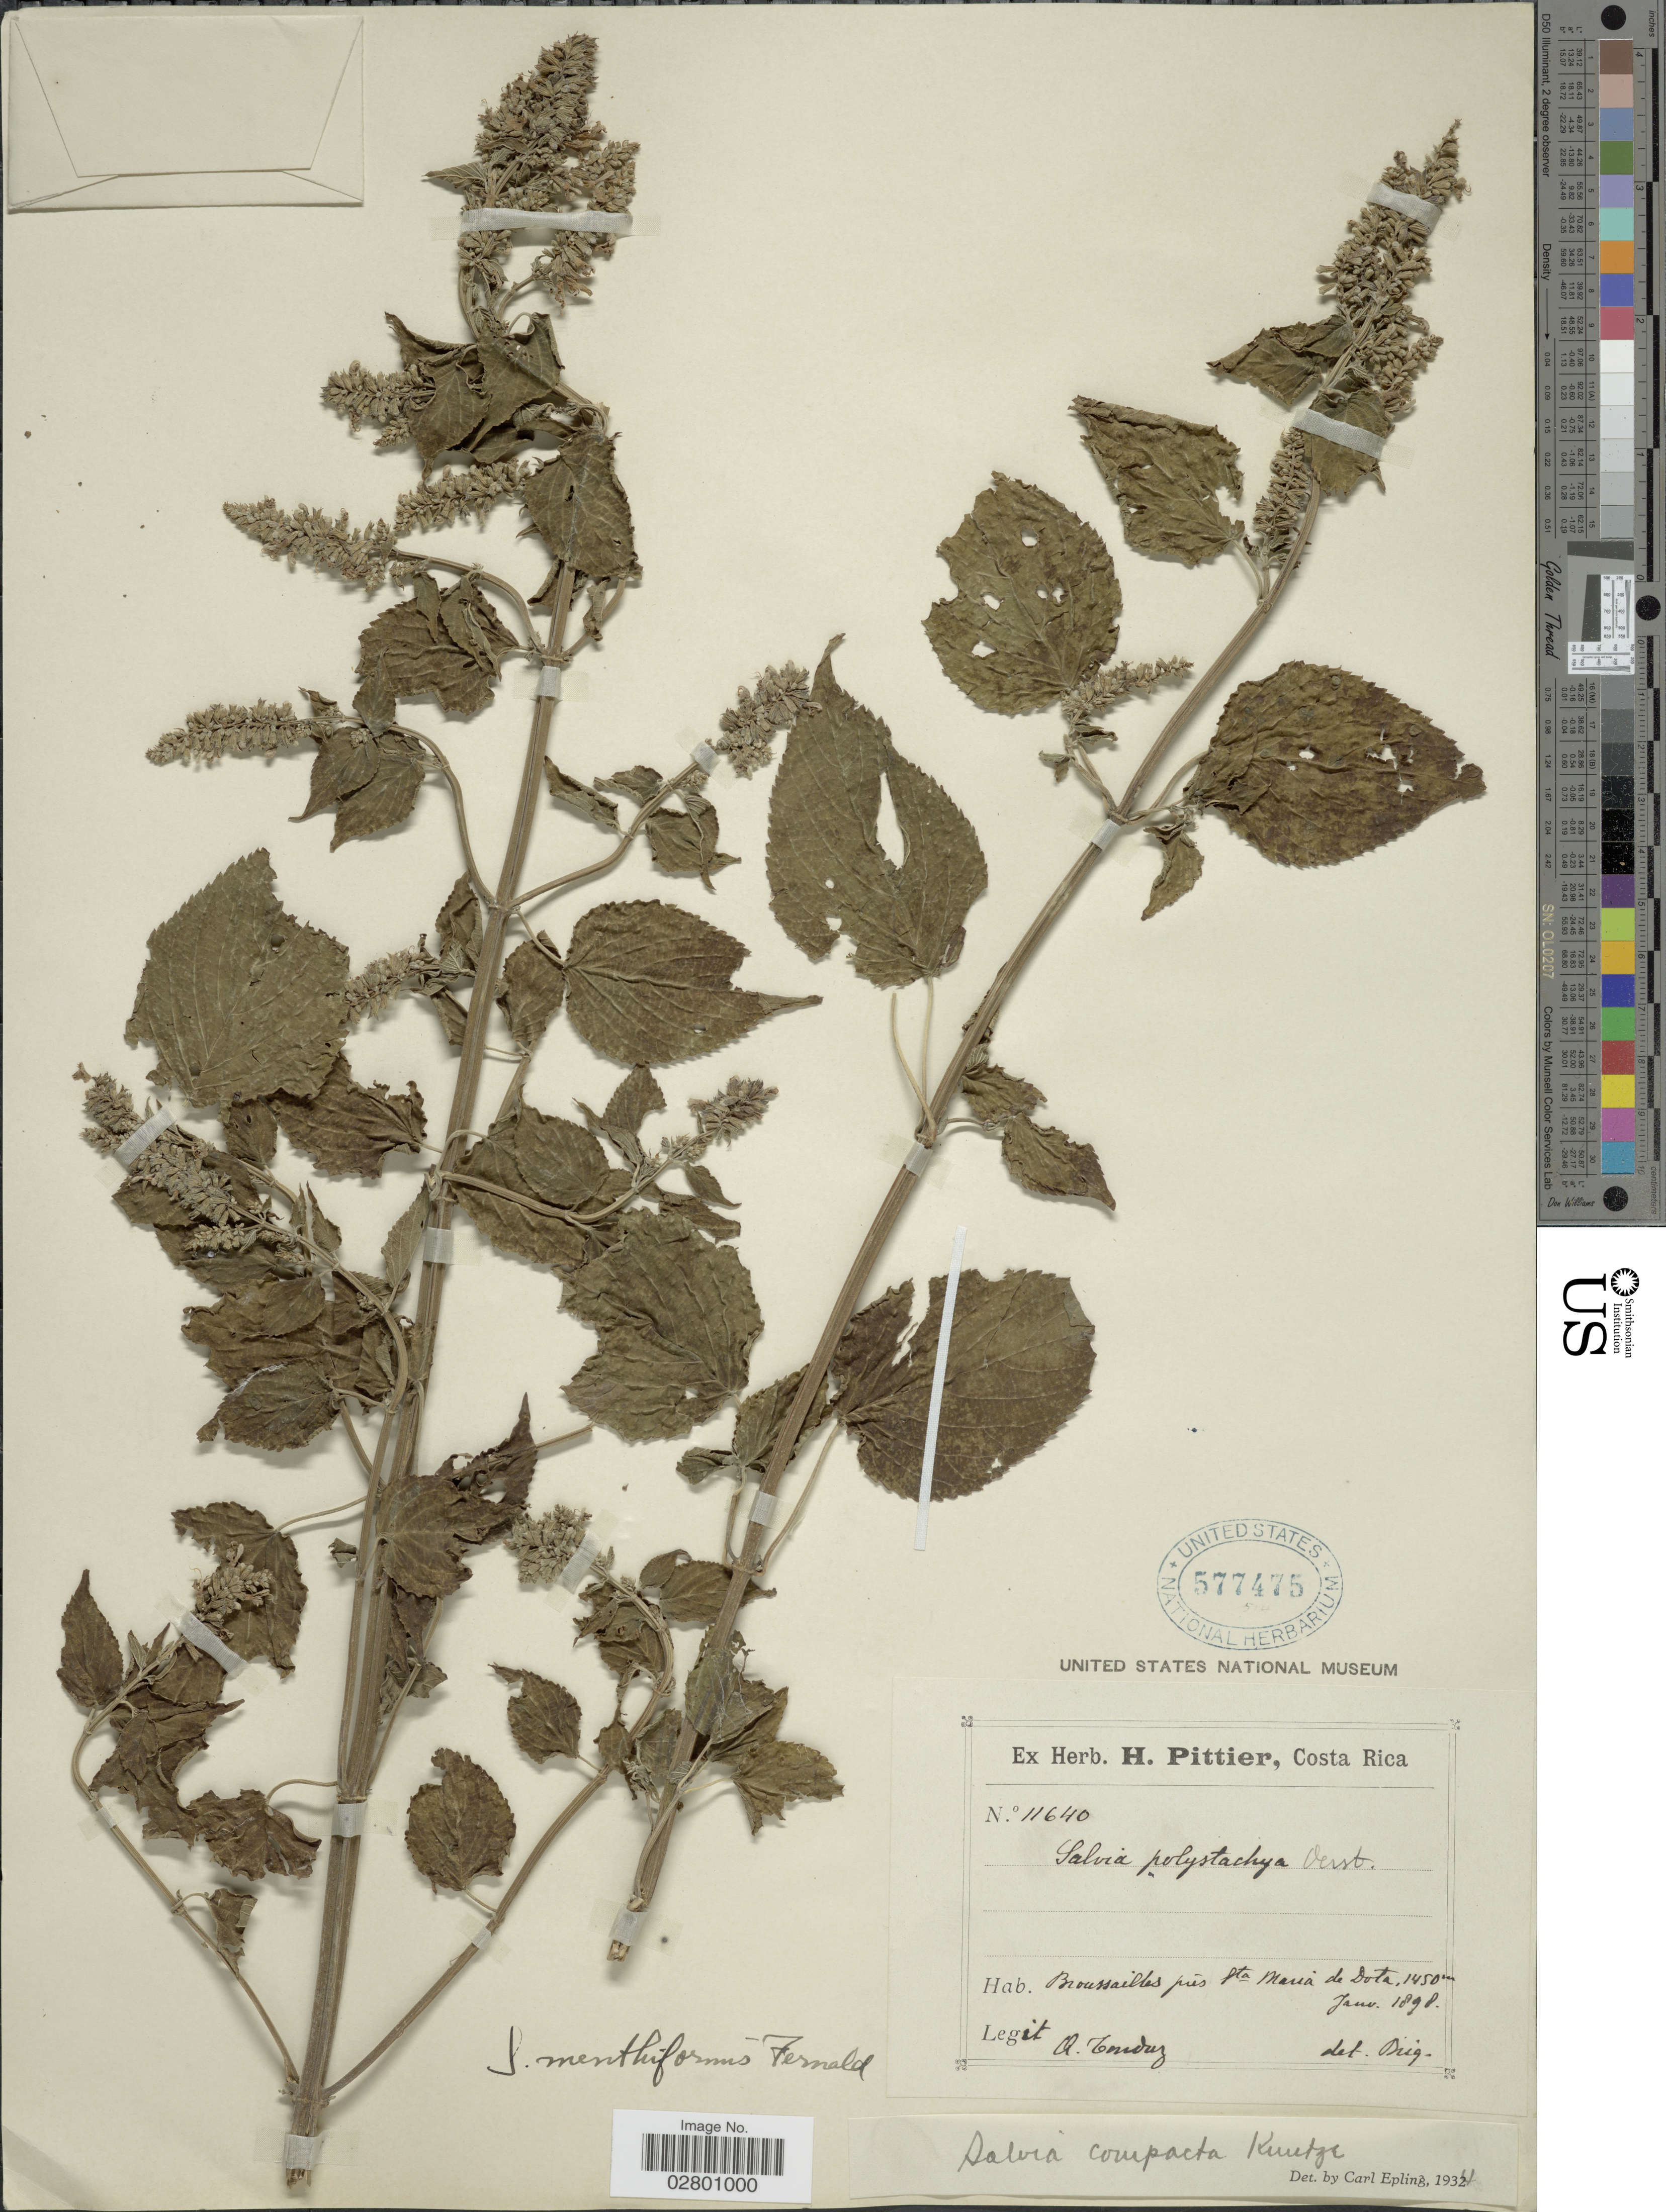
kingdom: Plantae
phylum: Tracheophyta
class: Magnoliopsida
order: Lamiales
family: Lamiaceae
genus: Salvia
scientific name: Salvia compacta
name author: Kuntze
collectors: A. Tonduz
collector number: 11640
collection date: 1898-01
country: Costa Rica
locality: Broussailles près Sta Maria de Dota.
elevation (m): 1450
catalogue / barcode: US 577475